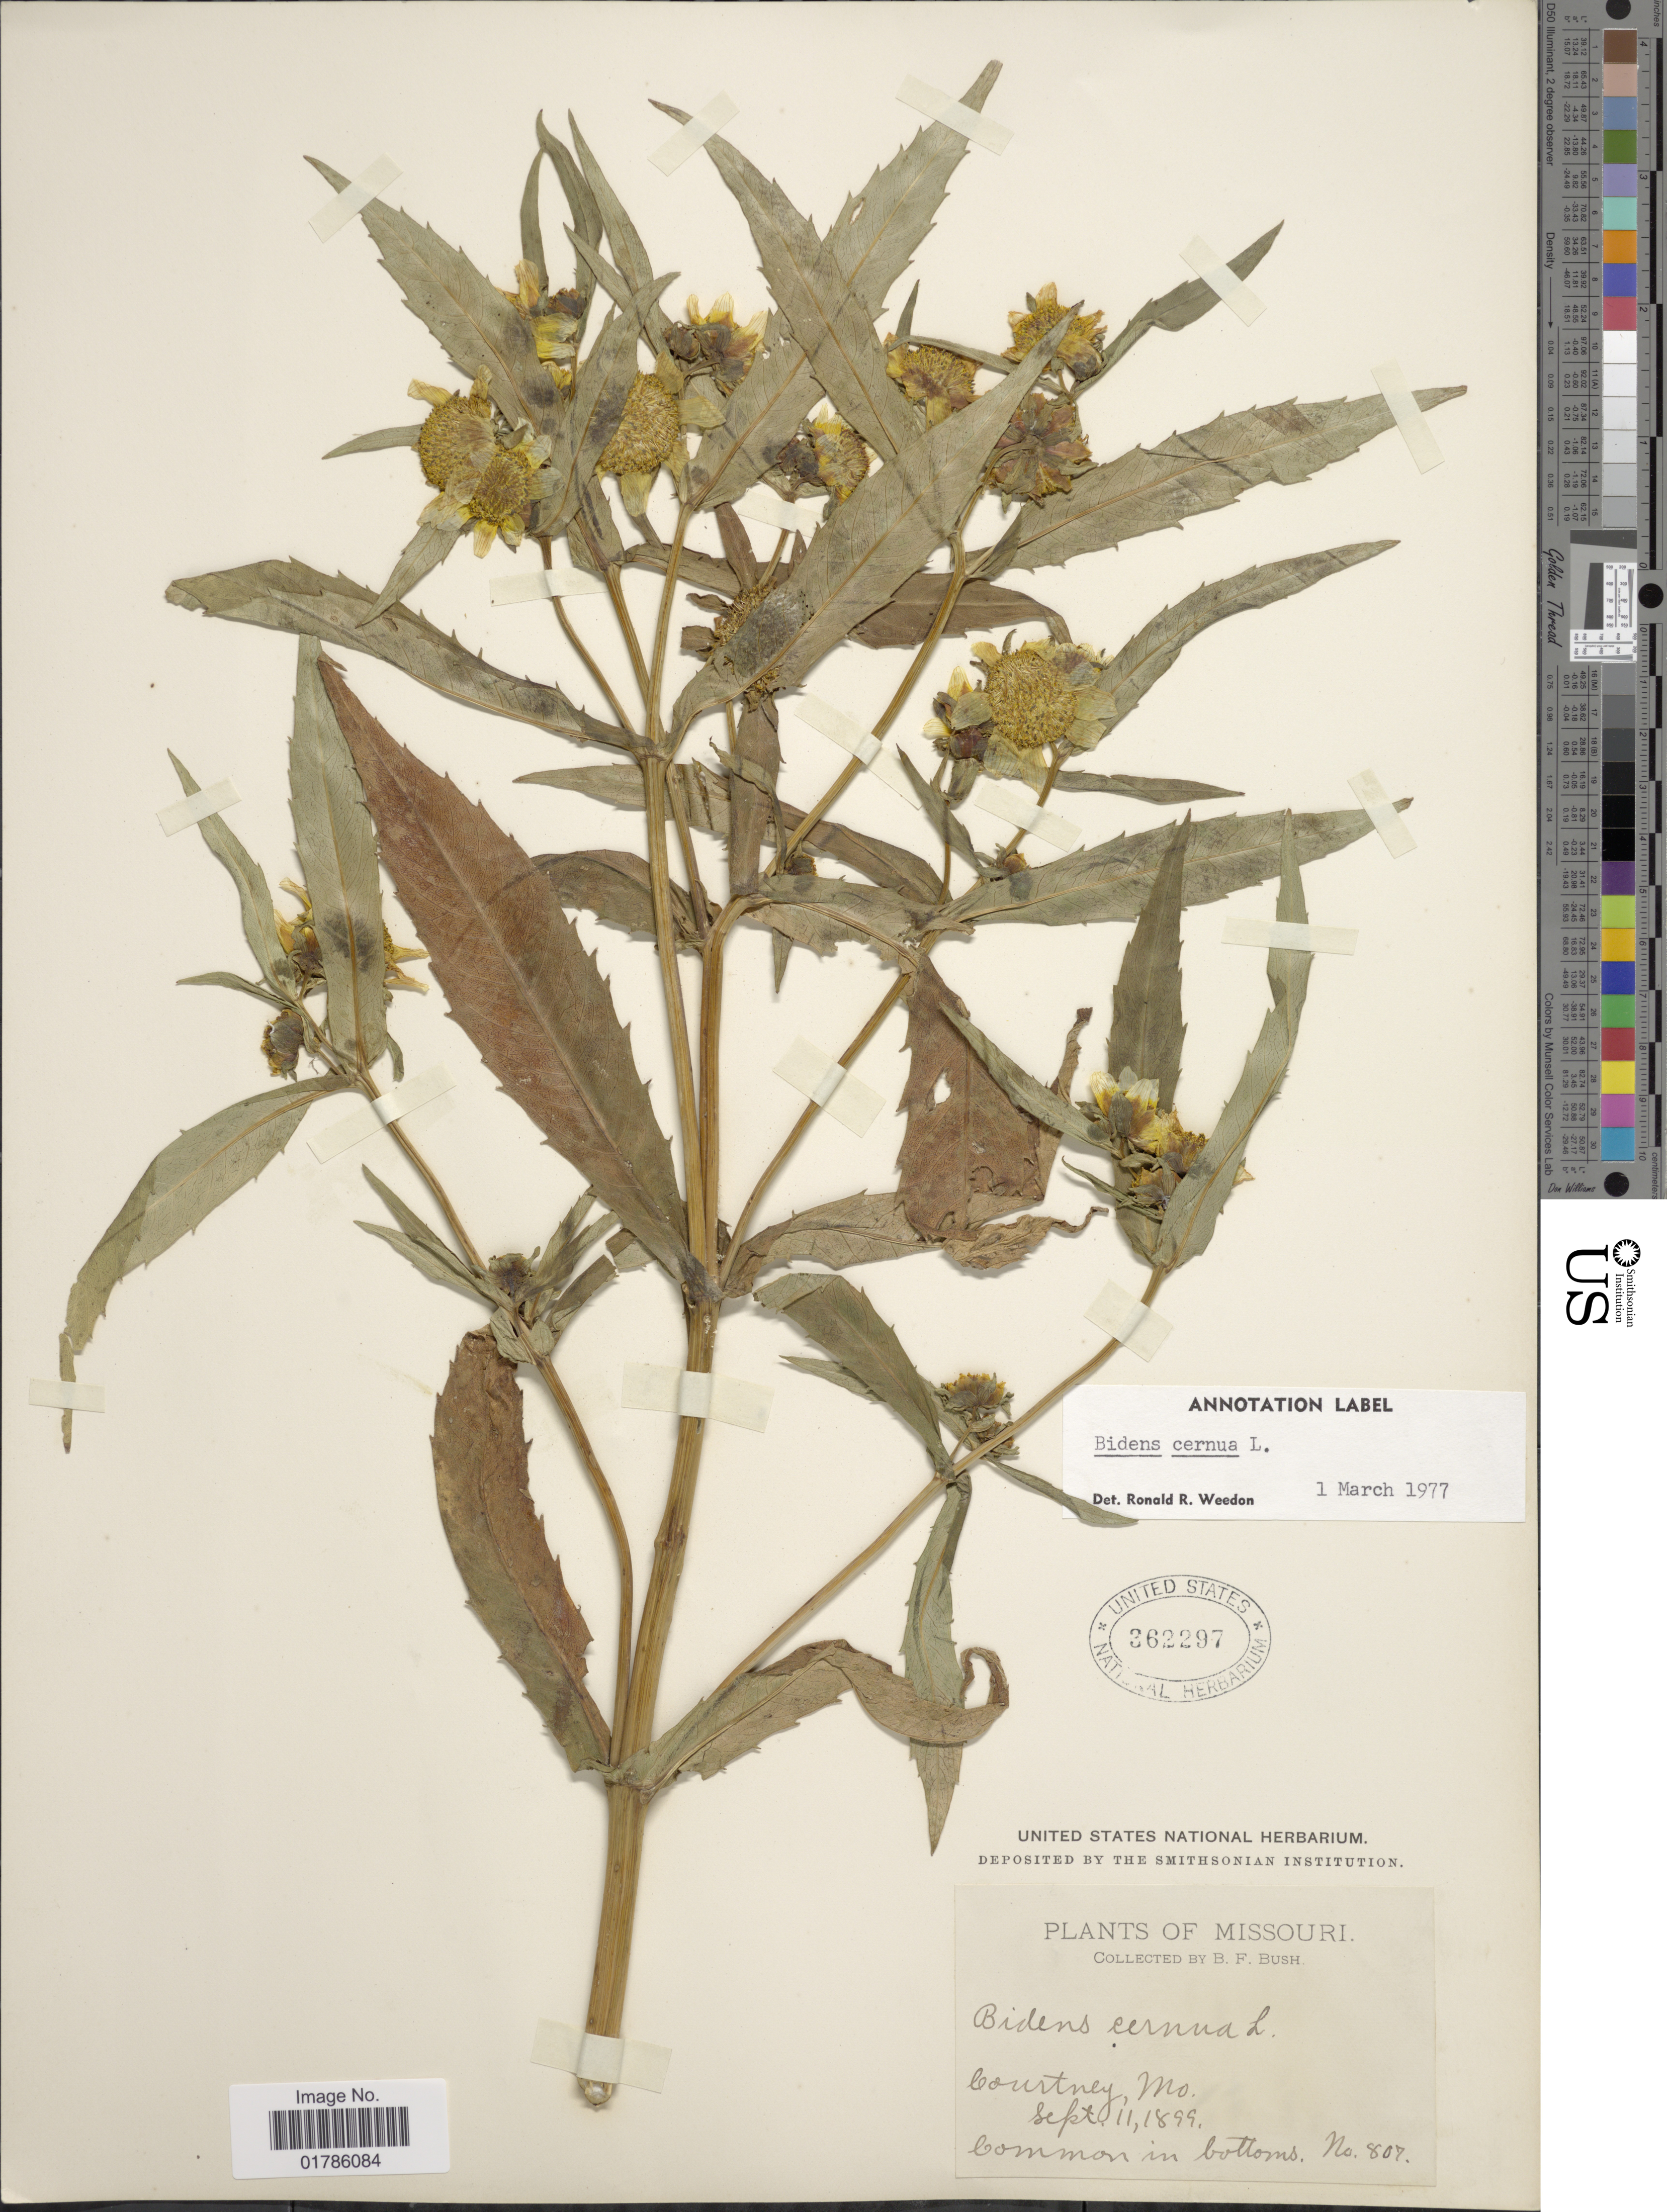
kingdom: Plantae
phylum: Tracheophyta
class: Magnoliopsida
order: Asterales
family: Asteraceae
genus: Bidens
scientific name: Bidens cernua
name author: L.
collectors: B. F. Bush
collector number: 807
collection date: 1899-09-11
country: United States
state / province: Missouri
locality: Courtney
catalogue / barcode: US 362297